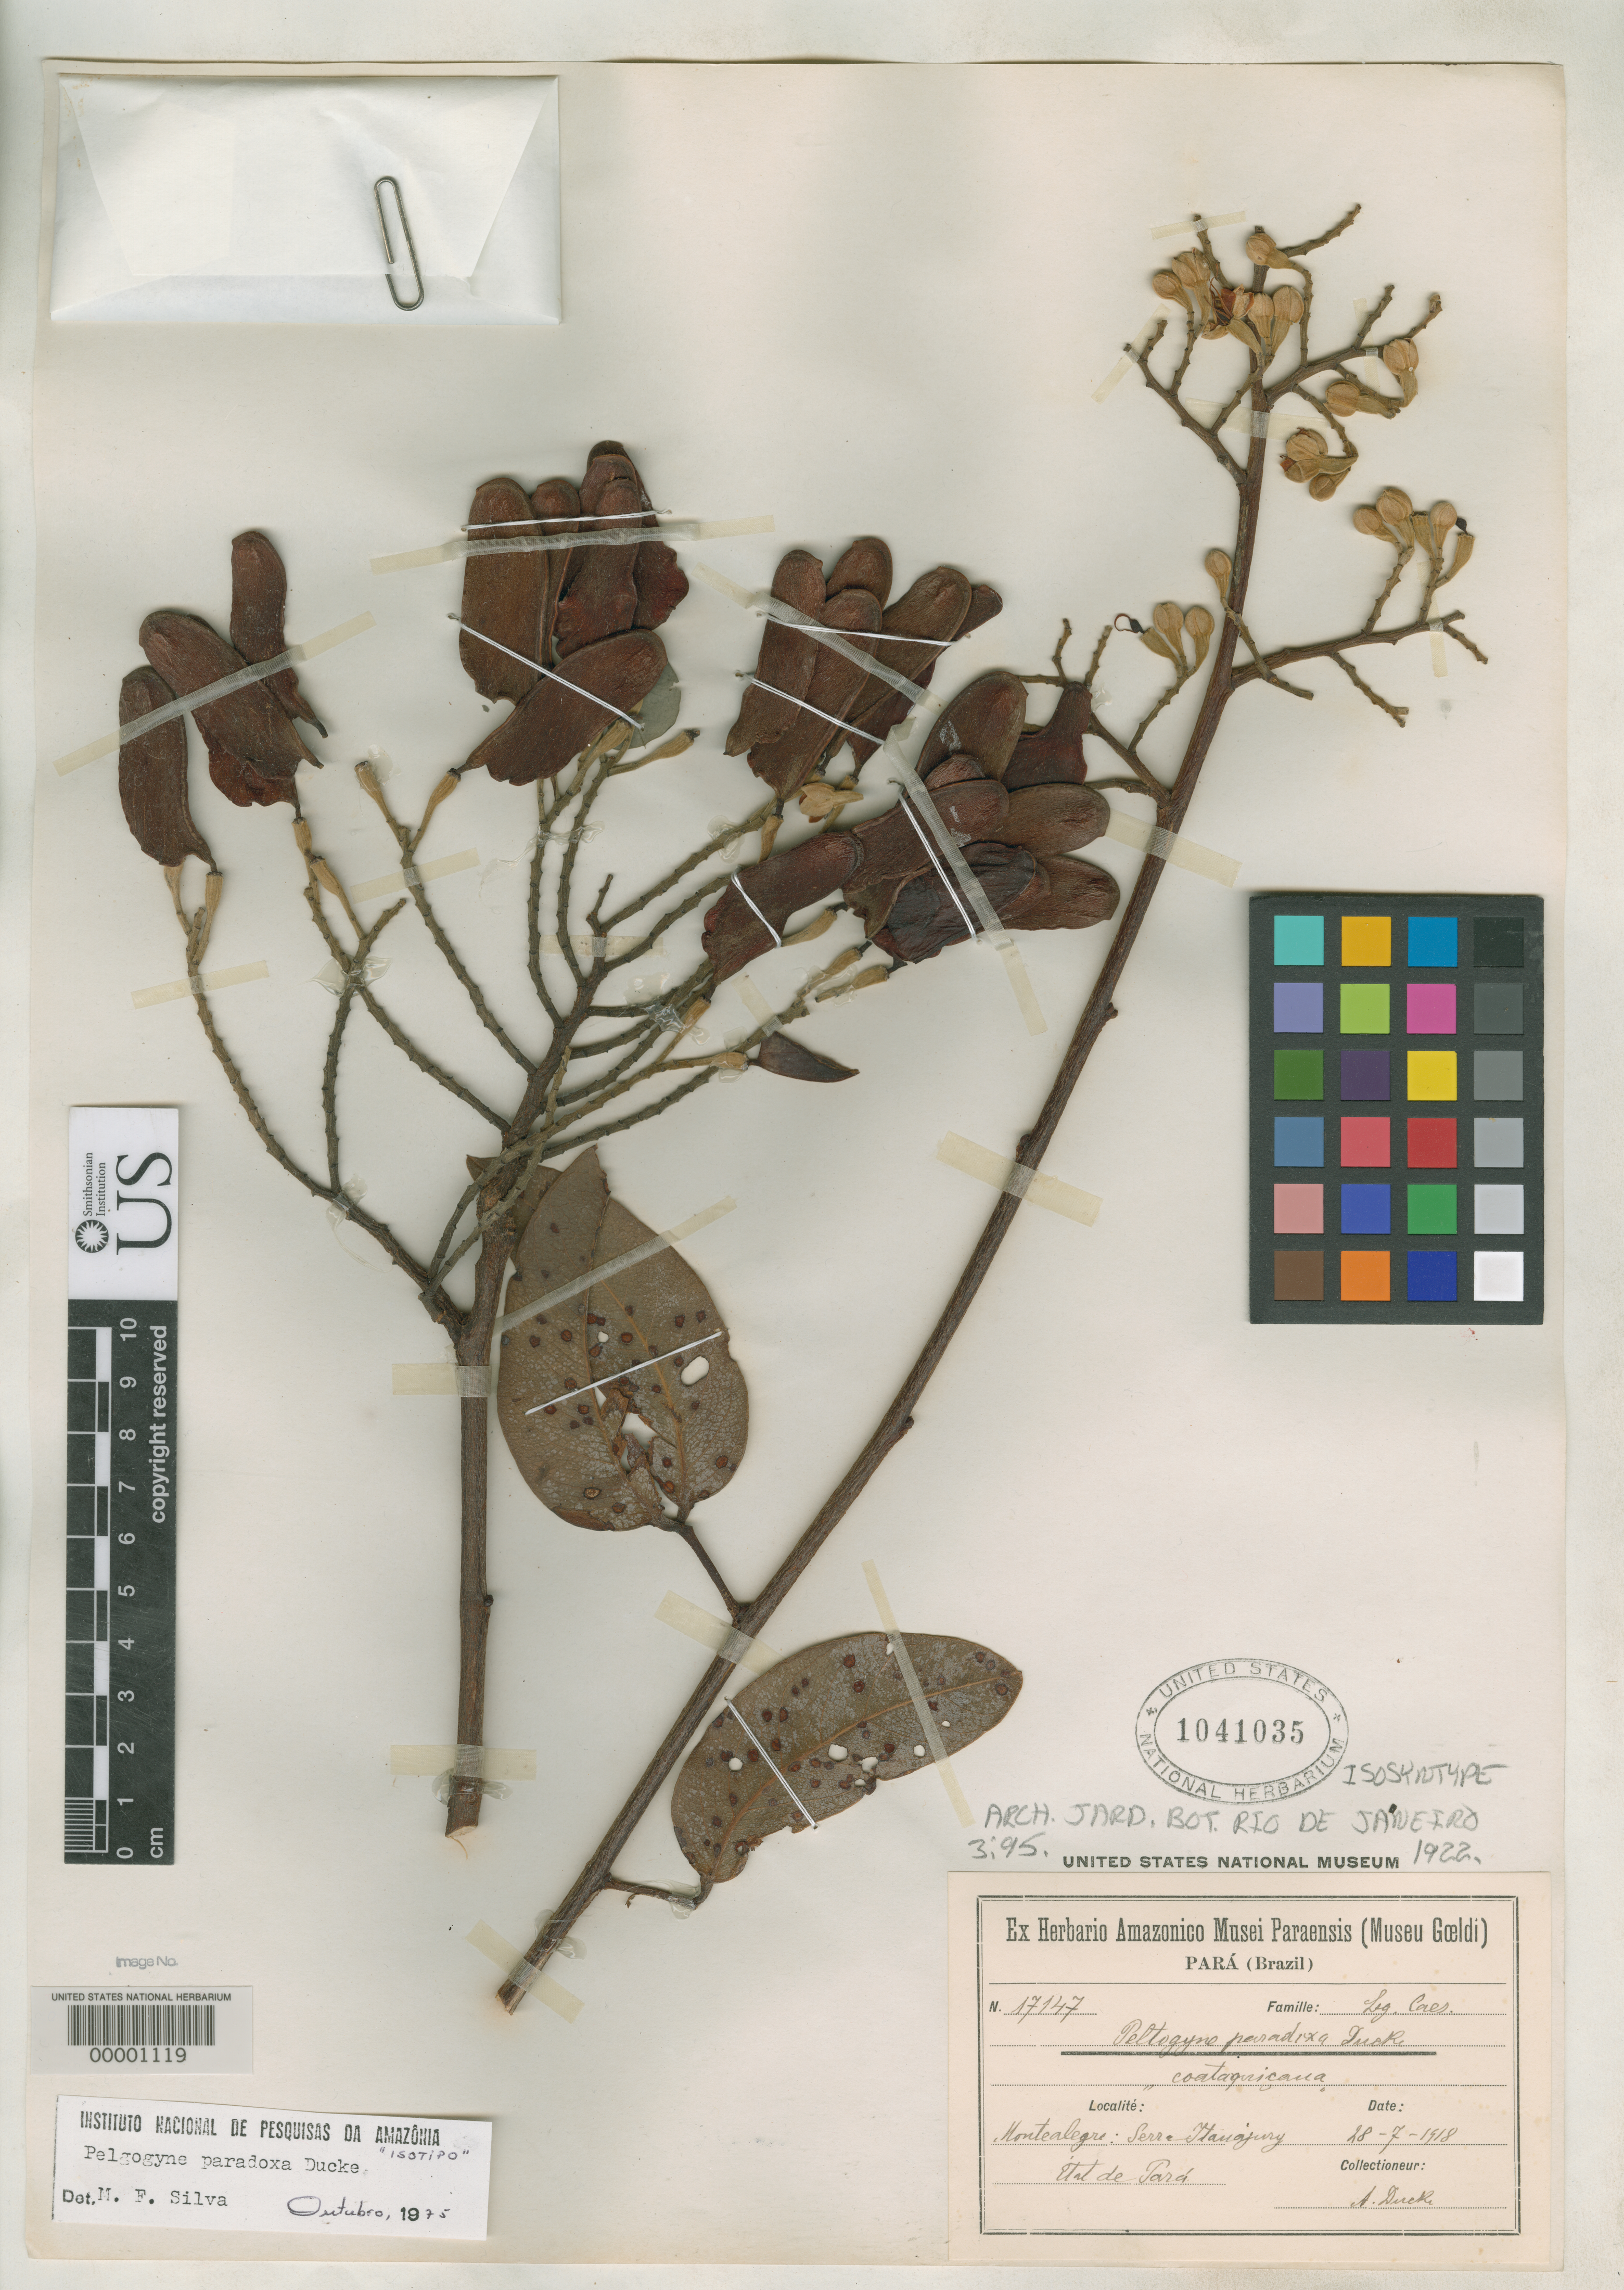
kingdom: Plantae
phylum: Tracheophyta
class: Magnoliopsida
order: Fabales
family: Fabaceae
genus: Peltogyne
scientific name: Peltogyne paradoxa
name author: Ducke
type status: Isosyntype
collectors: A. Ducke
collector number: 17147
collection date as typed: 28 Jul 1918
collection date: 1918-07-28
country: Brazil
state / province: Pará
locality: Montealegre.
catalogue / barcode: US 1041035